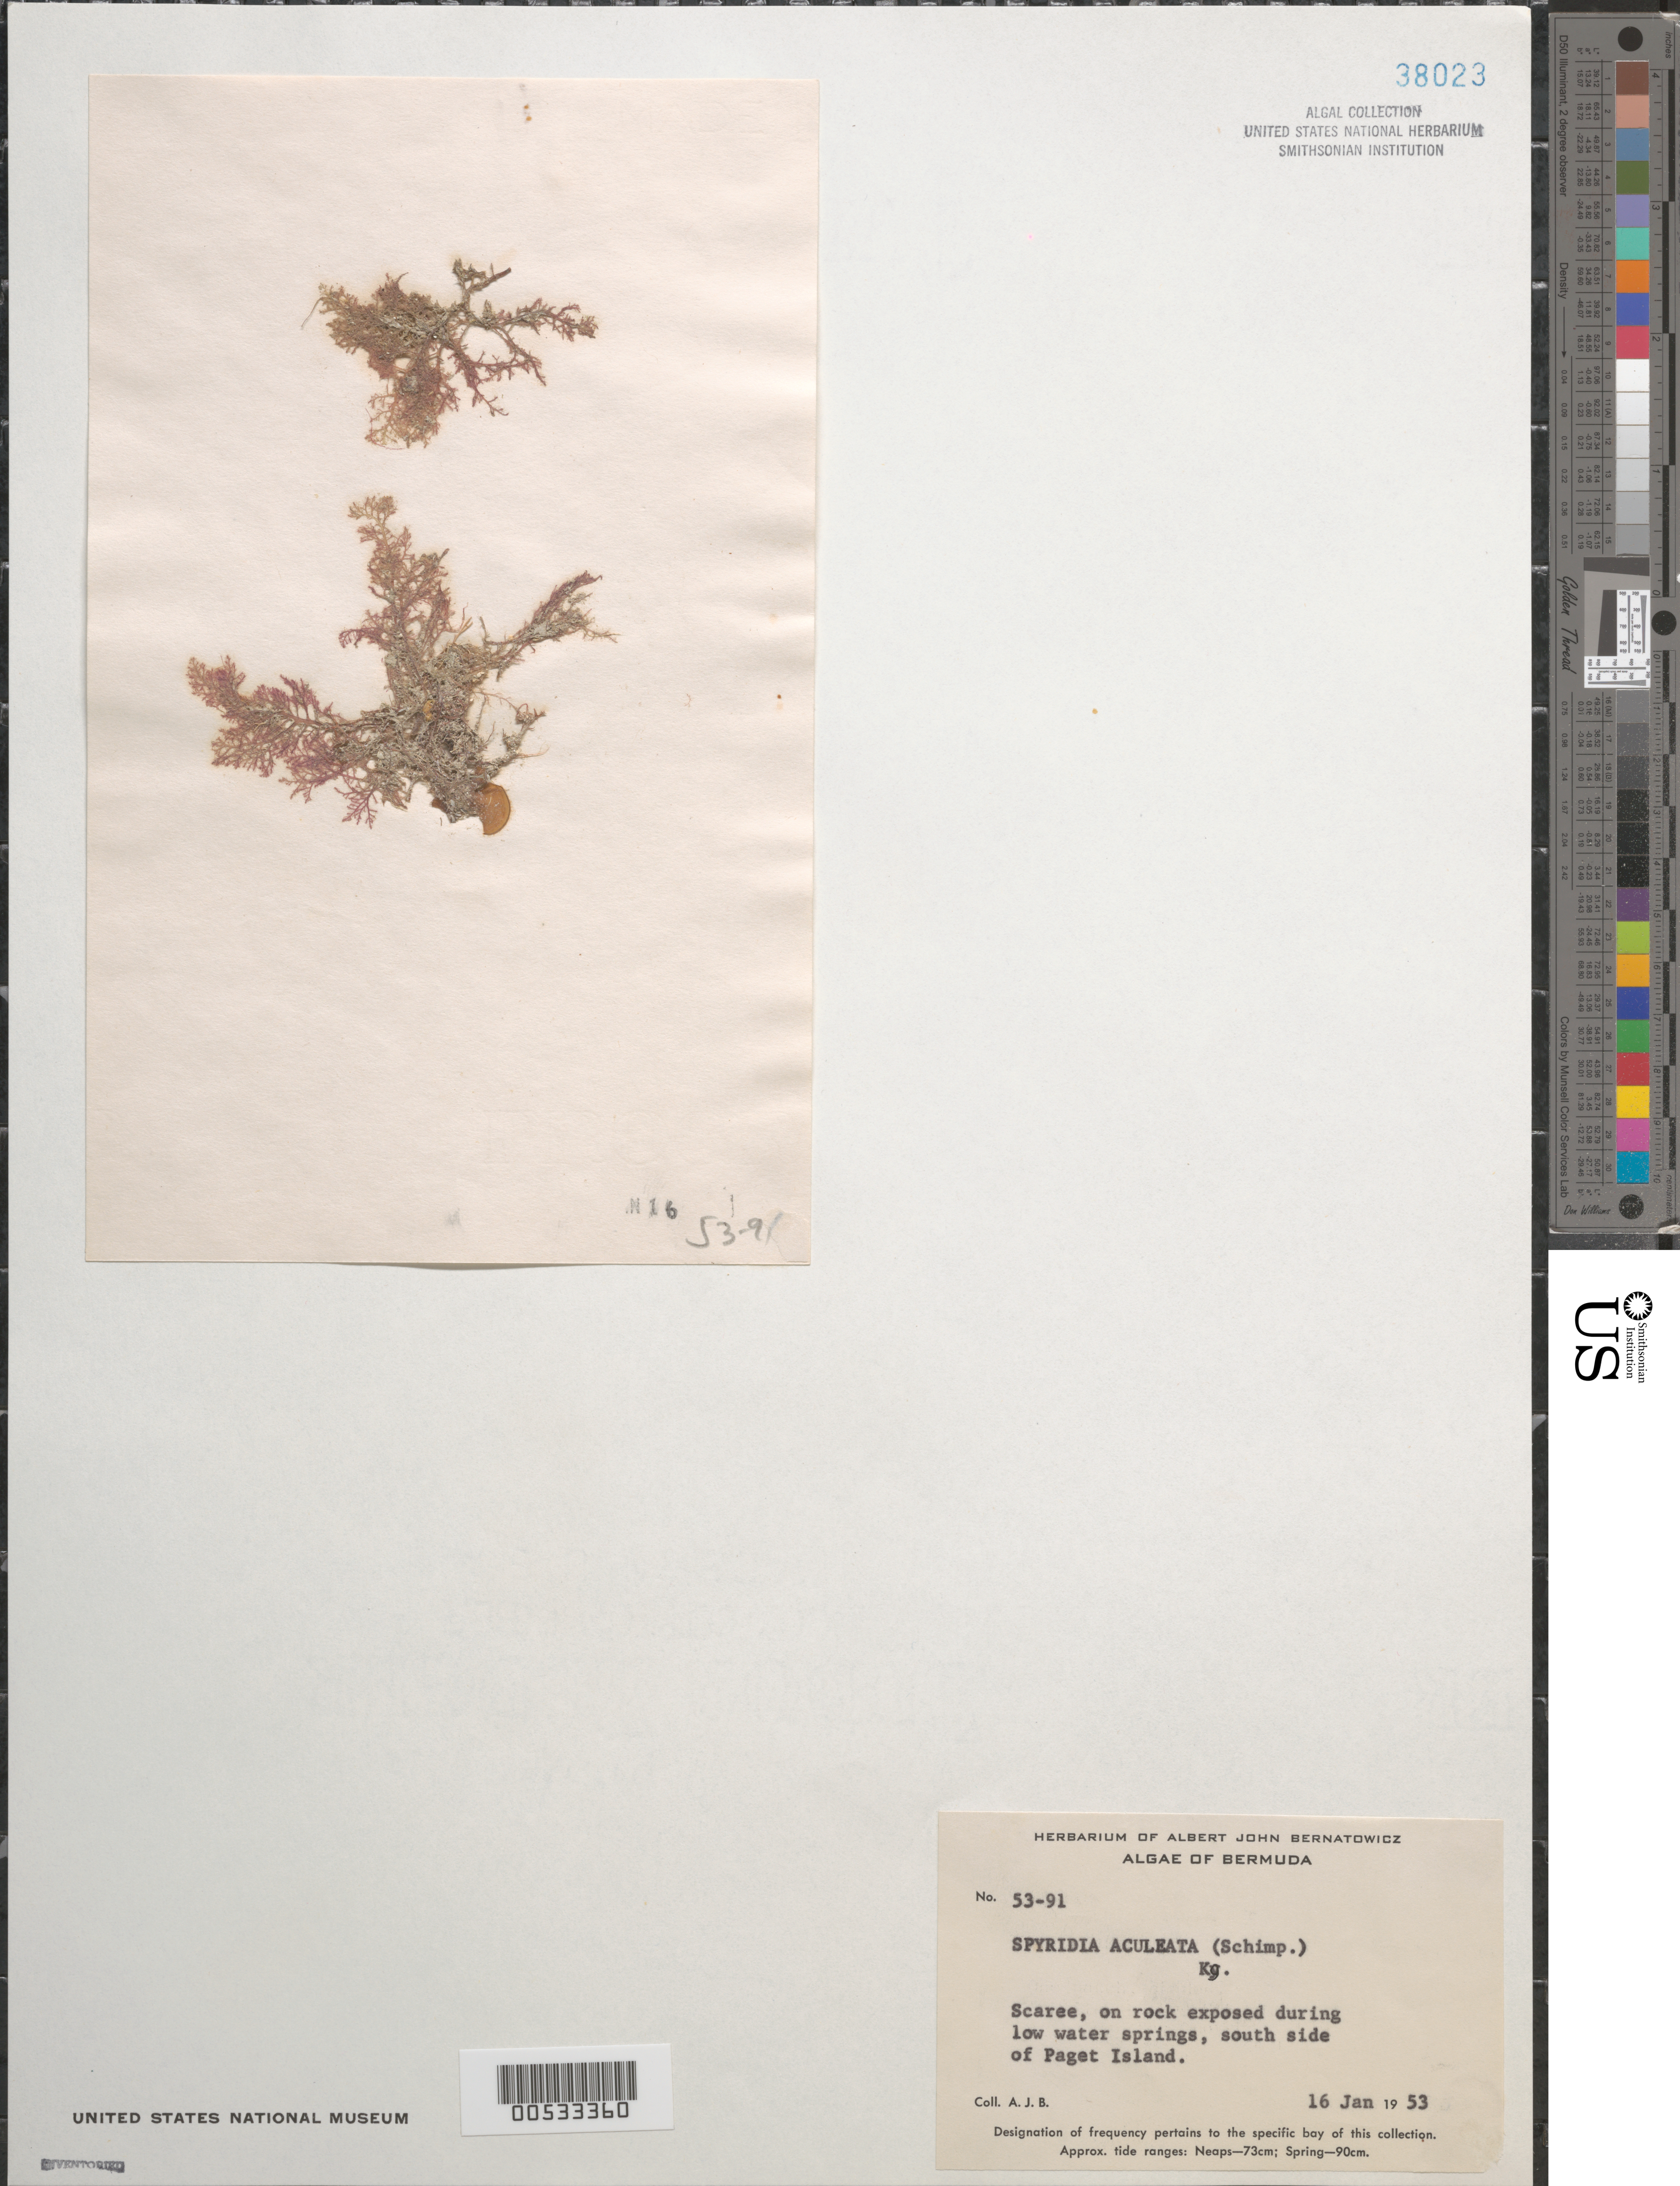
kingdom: Plantae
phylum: Rhodophyta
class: Florideophyceae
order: Ceramiales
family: Spyridiaceae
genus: Spyridia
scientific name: Spyridia aculeata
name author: (C. Agardh ex Decne.) Kütz.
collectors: A. Bernatowicz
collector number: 53-91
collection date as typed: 16 Jan 1953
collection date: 1953-01-16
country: Bermuda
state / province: Saint George's (parish)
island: Paget Island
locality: South side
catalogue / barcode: US 38023